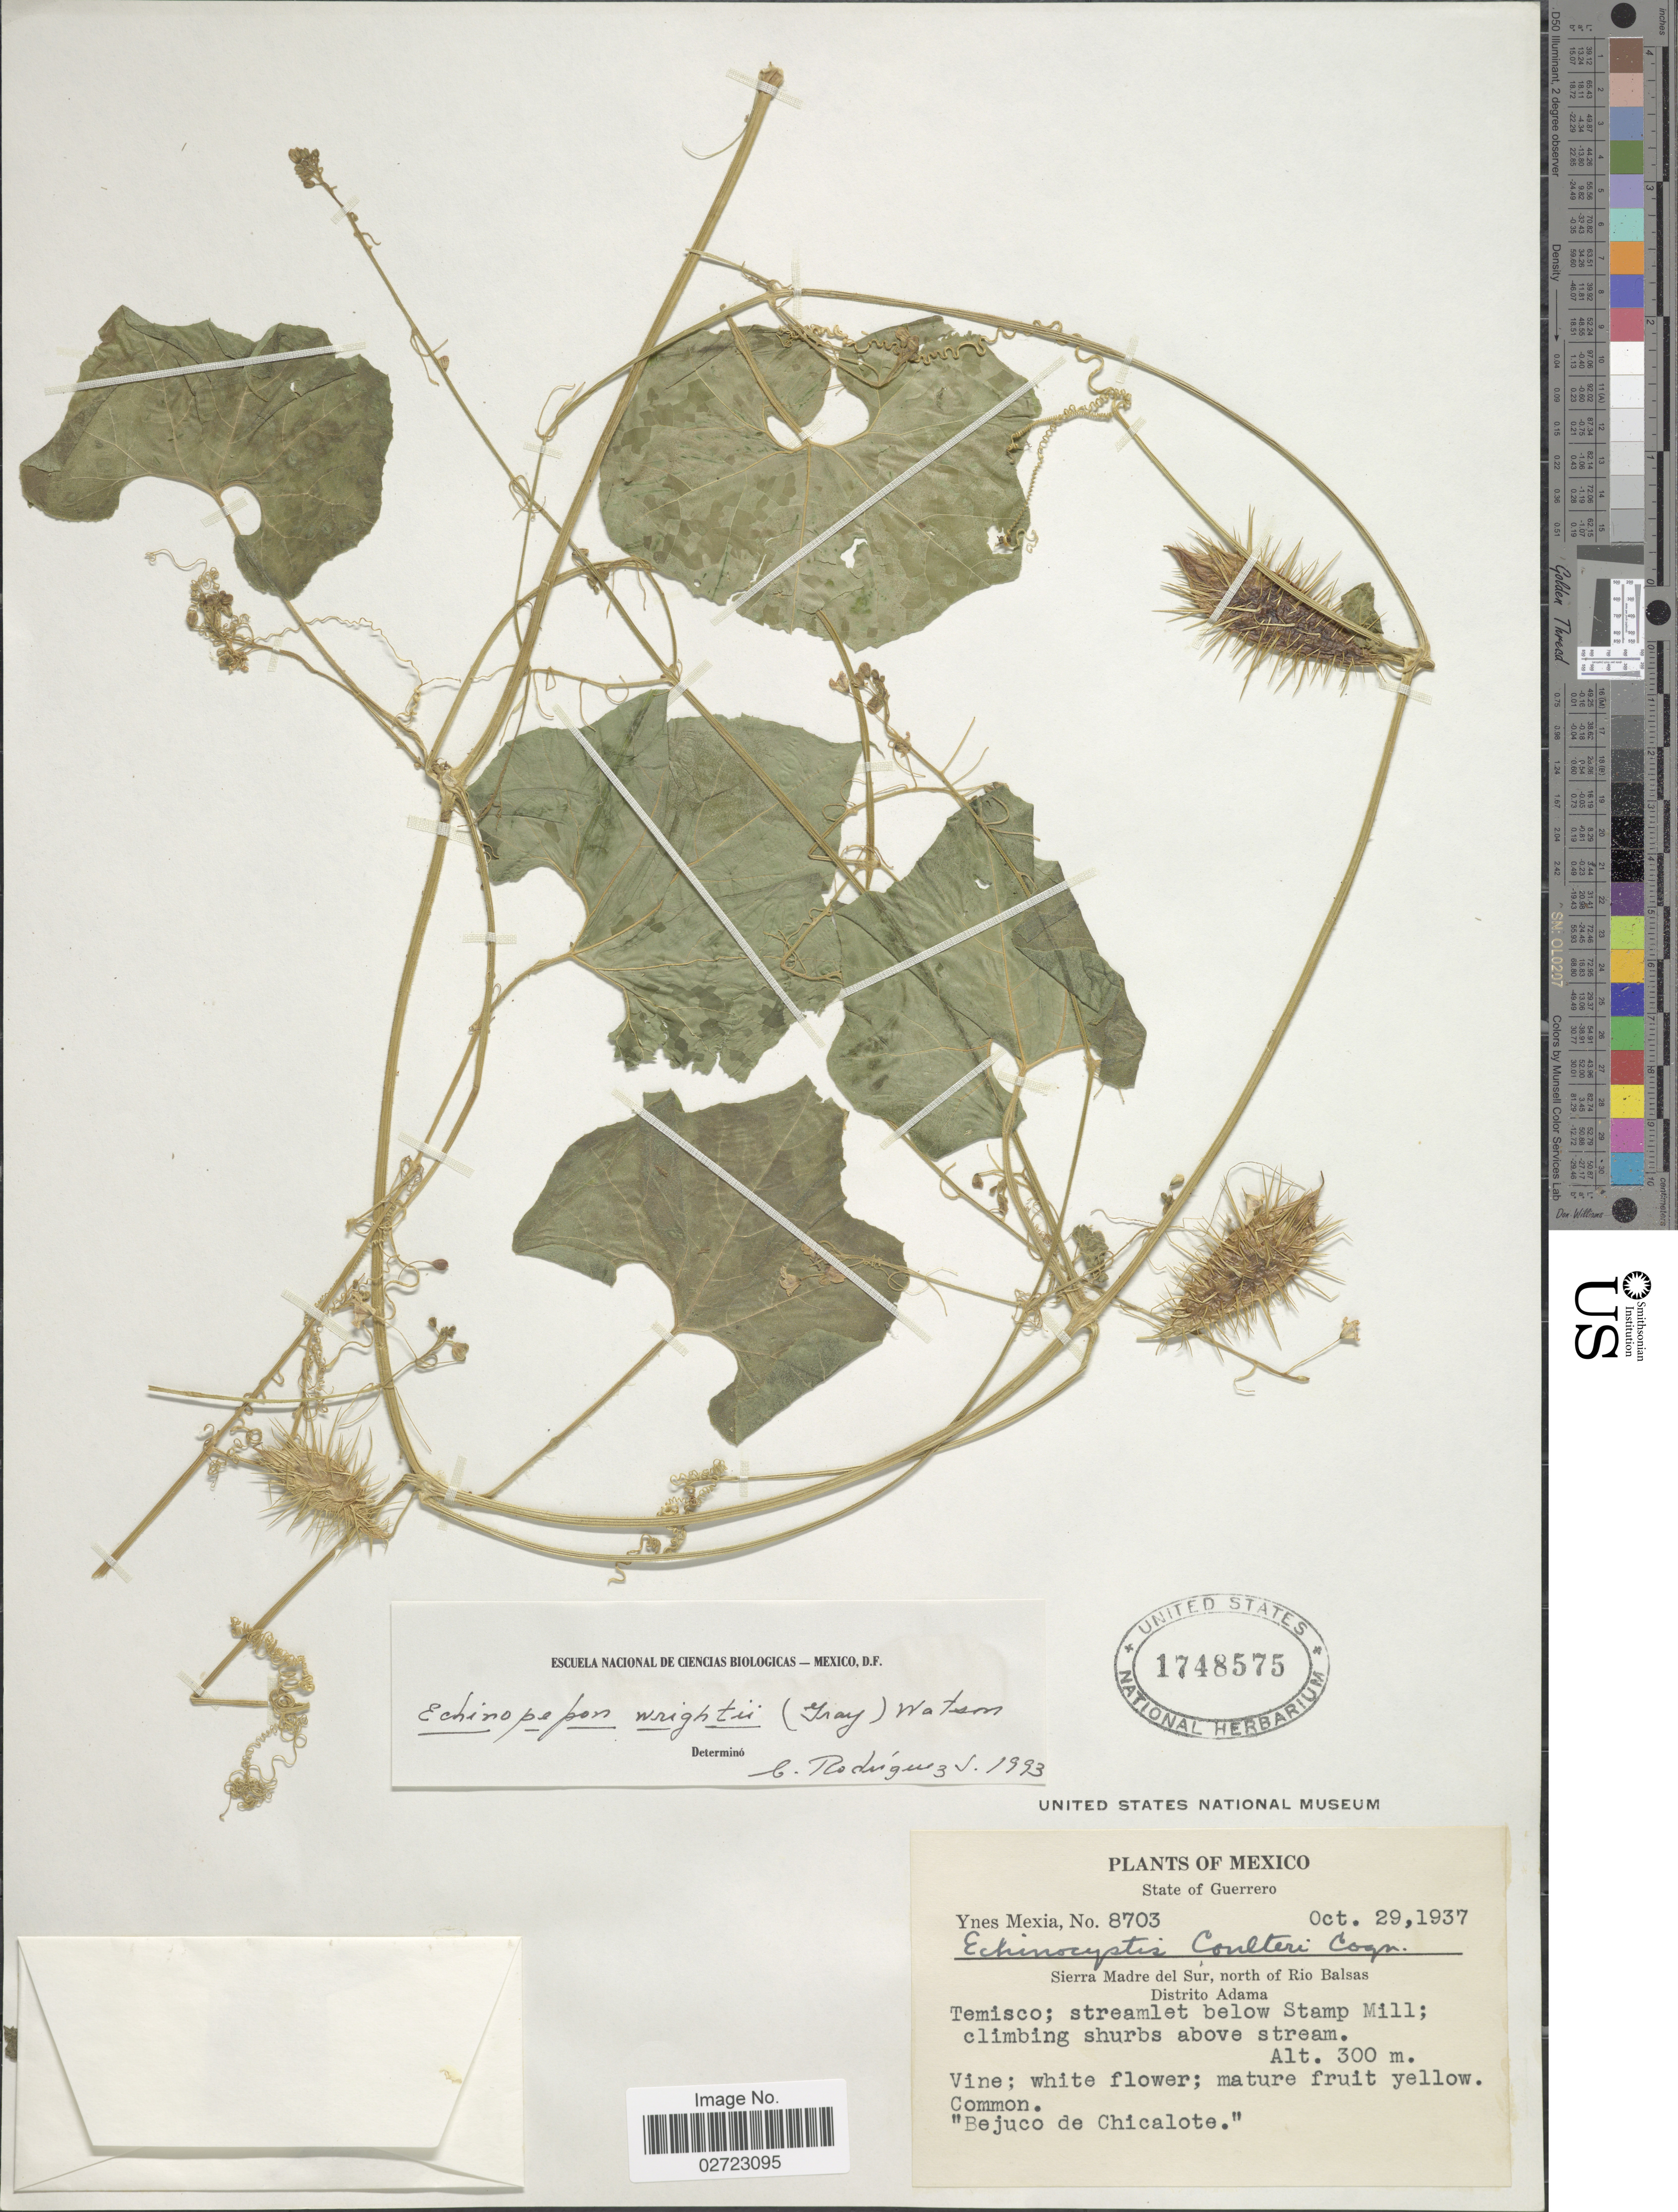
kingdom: Plantae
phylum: Tracheophyta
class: Magnoliopsida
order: Cucurbitales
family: Cucurbitaceae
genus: Echinopepon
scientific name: Echinopepon wrightii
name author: (A. Gray) S. Watson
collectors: Y. Mexia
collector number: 8703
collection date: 1937-10-29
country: Mexico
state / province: Guerrero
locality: Sierra Madre del Sur, north of Rio Balsas, Distrito Adama, Temisco; streamlet below Stamp Mill, above stream.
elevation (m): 300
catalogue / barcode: US 1748575